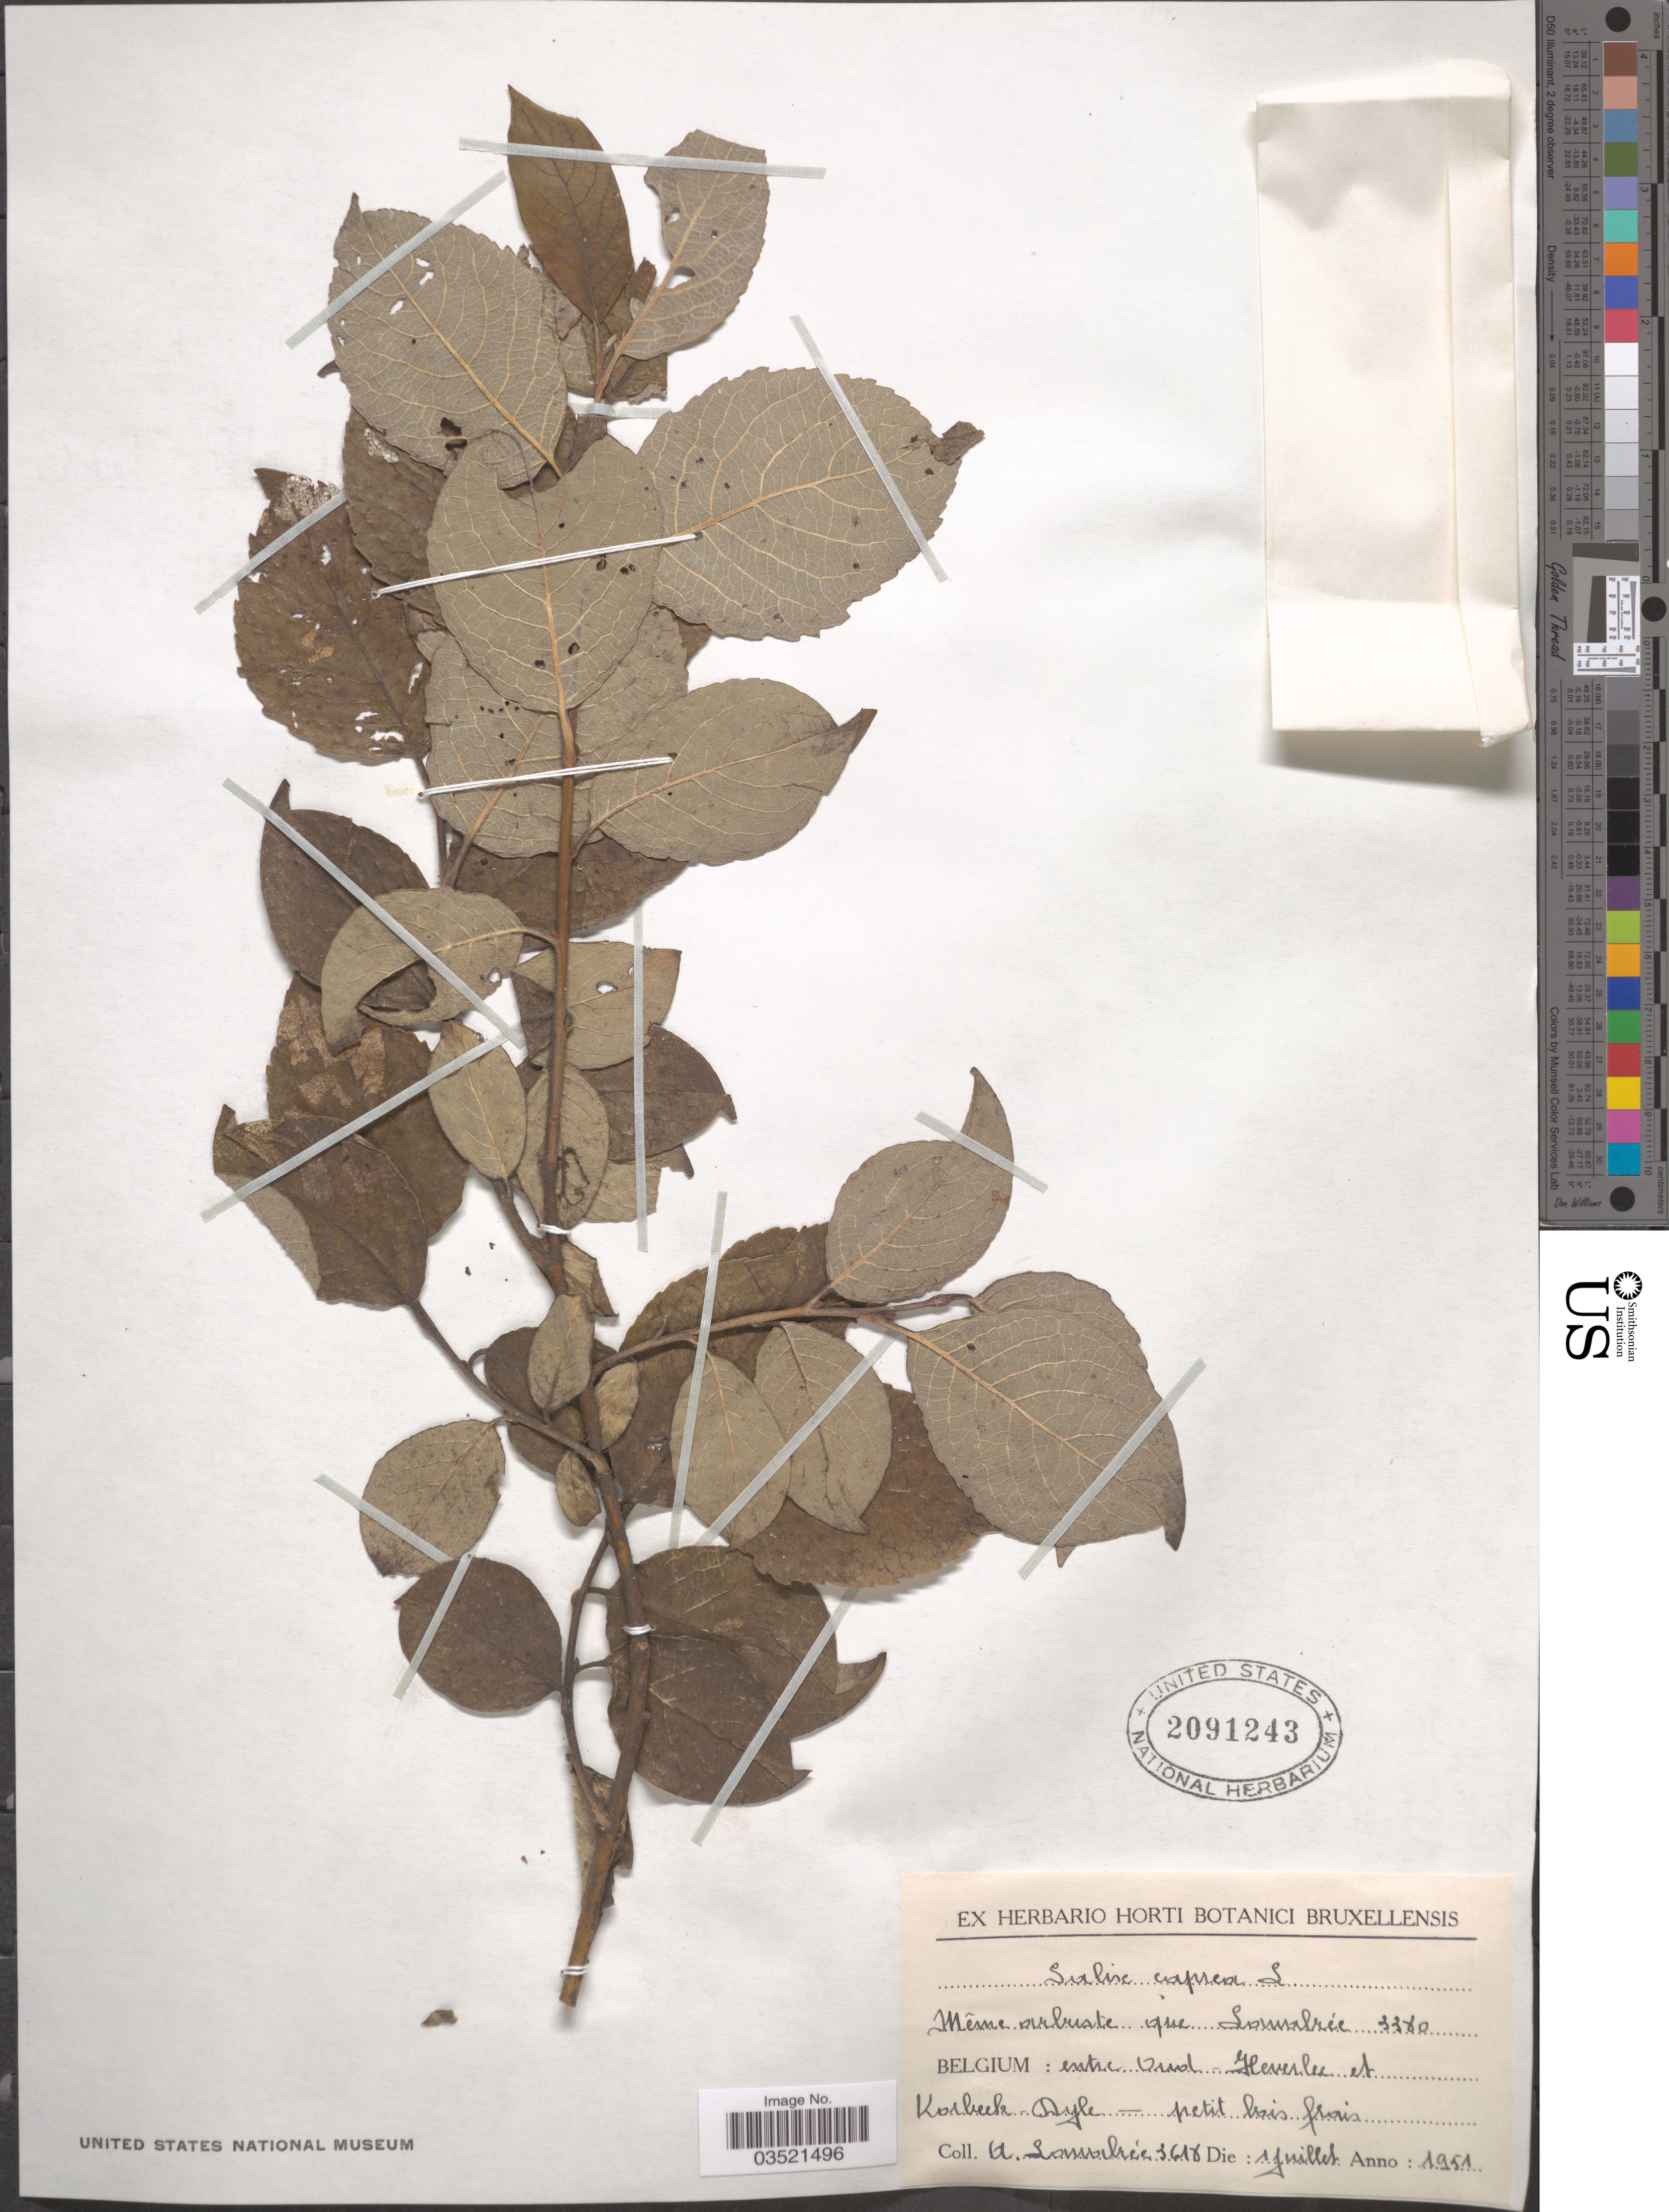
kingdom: Plantae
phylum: Tracheophyta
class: Magnoliopsida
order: Malpighiales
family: Salicaceae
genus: Salix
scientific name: Salix caprea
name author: L.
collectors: A. G. Lawalrée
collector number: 3618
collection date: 1951-07-01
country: Belgium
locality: Entre Oud-Heverlee et Korbeek-Dijle.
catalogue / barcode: US 2091243